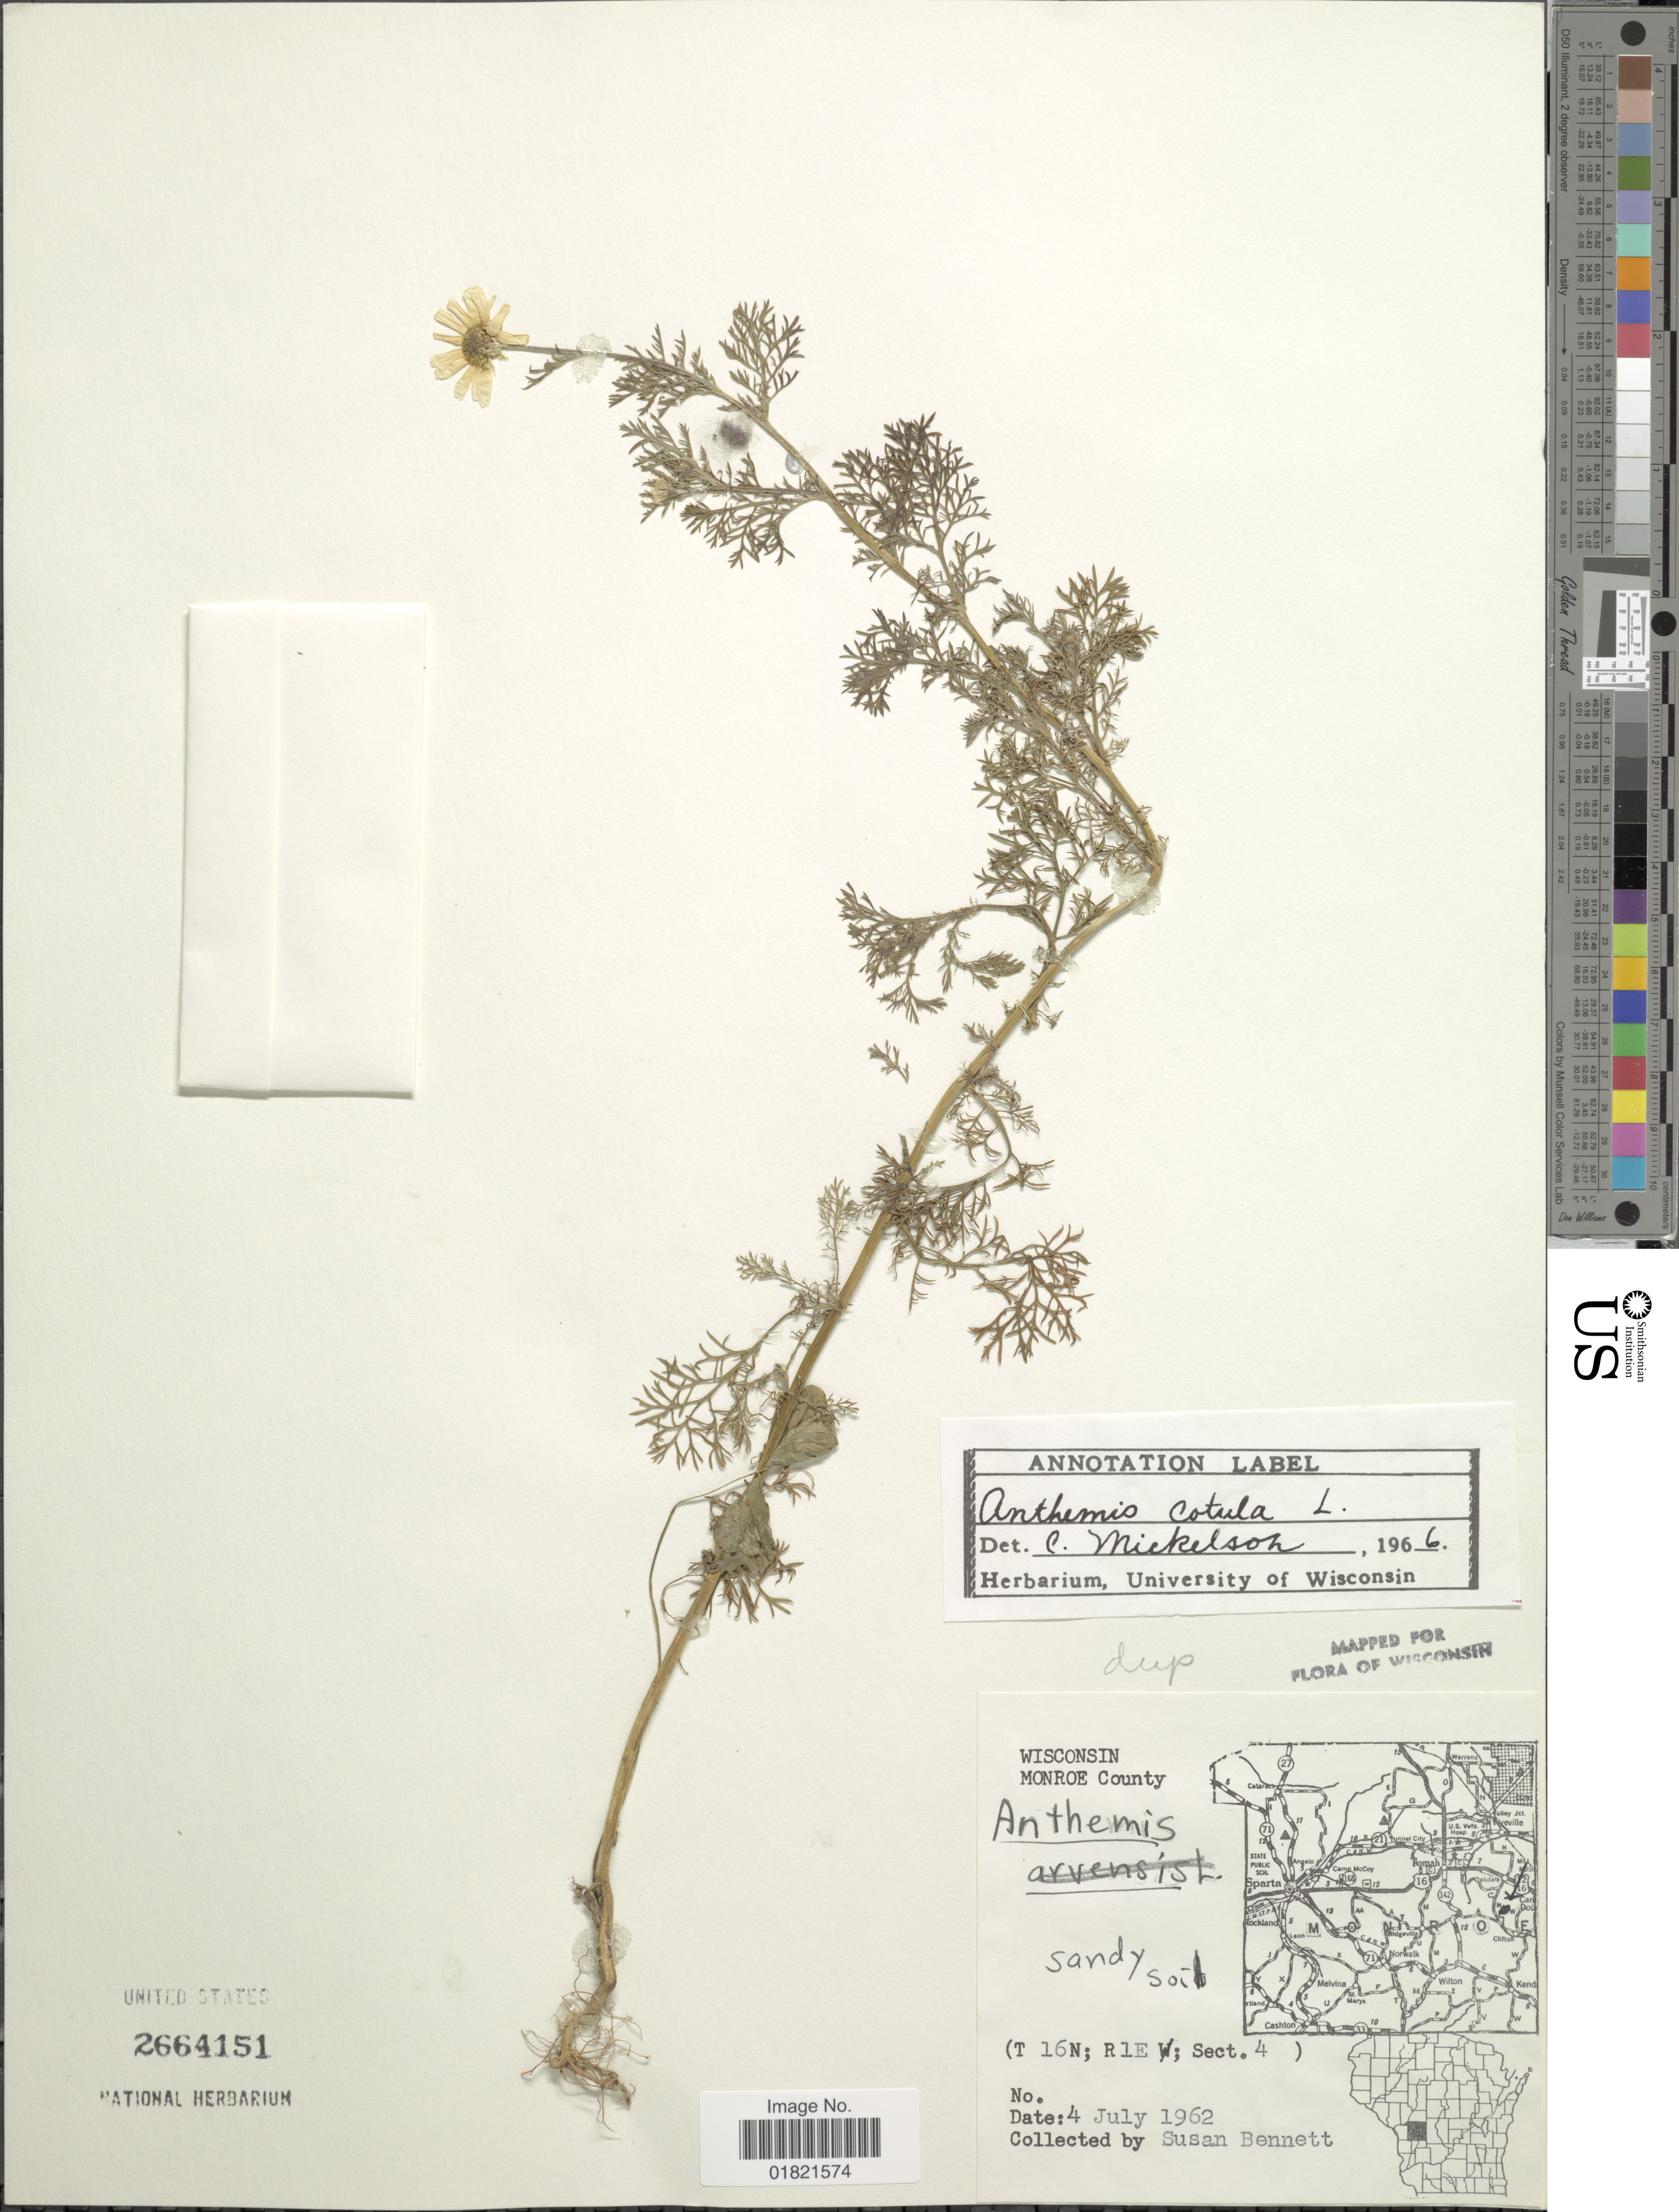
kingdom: Plantae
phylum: Tracheophyta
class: Magnoliopsida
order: Asterales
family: Asteraceae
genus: Anthemis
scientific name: Anthemis cotula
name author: L.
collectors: S. Bennett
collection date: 1962-07-04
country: United States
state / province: Wisconsin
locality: Monroe County, (T16N, R1E; Sect. 4)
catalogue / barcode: US 2664151